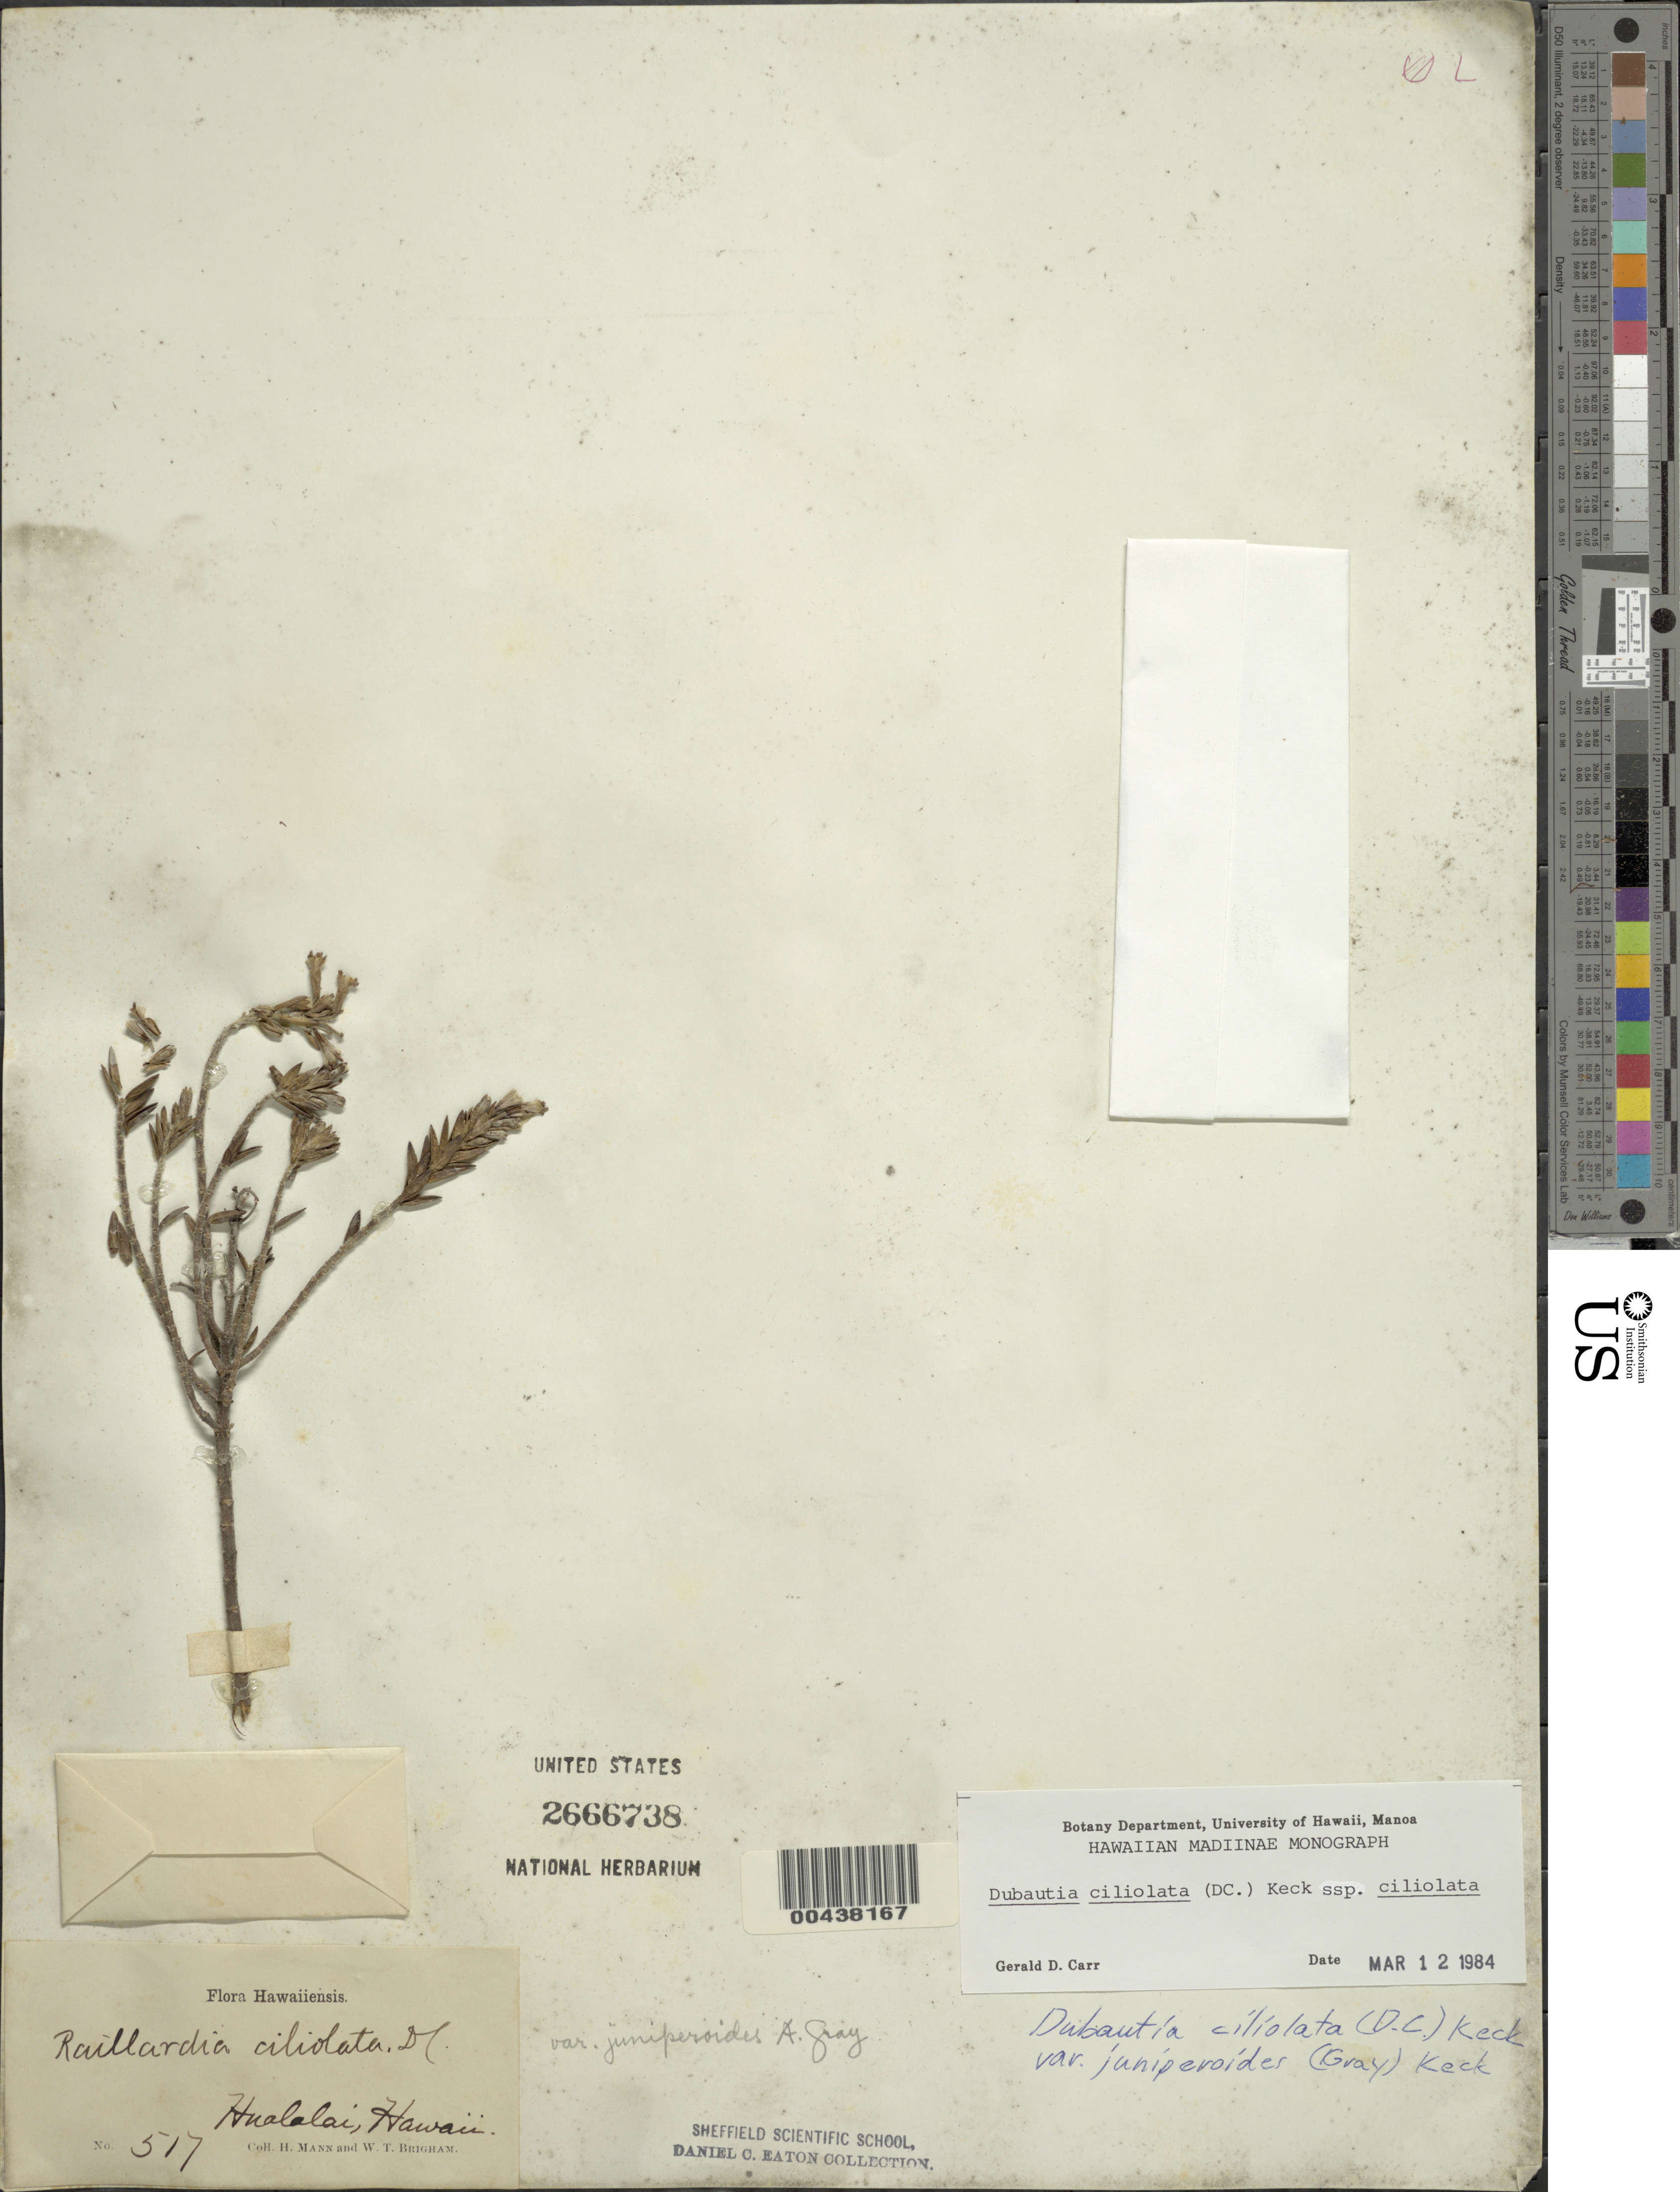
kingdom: Plantae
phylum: Tracheophyta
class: Magnoliopsida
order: Asterales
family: Asteraceae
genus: Dubautia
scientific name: Dubautia ciliolata subsp. ciliolata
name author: (DC.) D.D. Keck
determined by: Carr, G. D.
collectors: H. Mann & W. T. Brigham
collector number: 517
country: United States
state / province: Hawaii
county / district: Hawaii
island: Hawaii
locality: Hualalai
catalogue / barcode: US 2666738